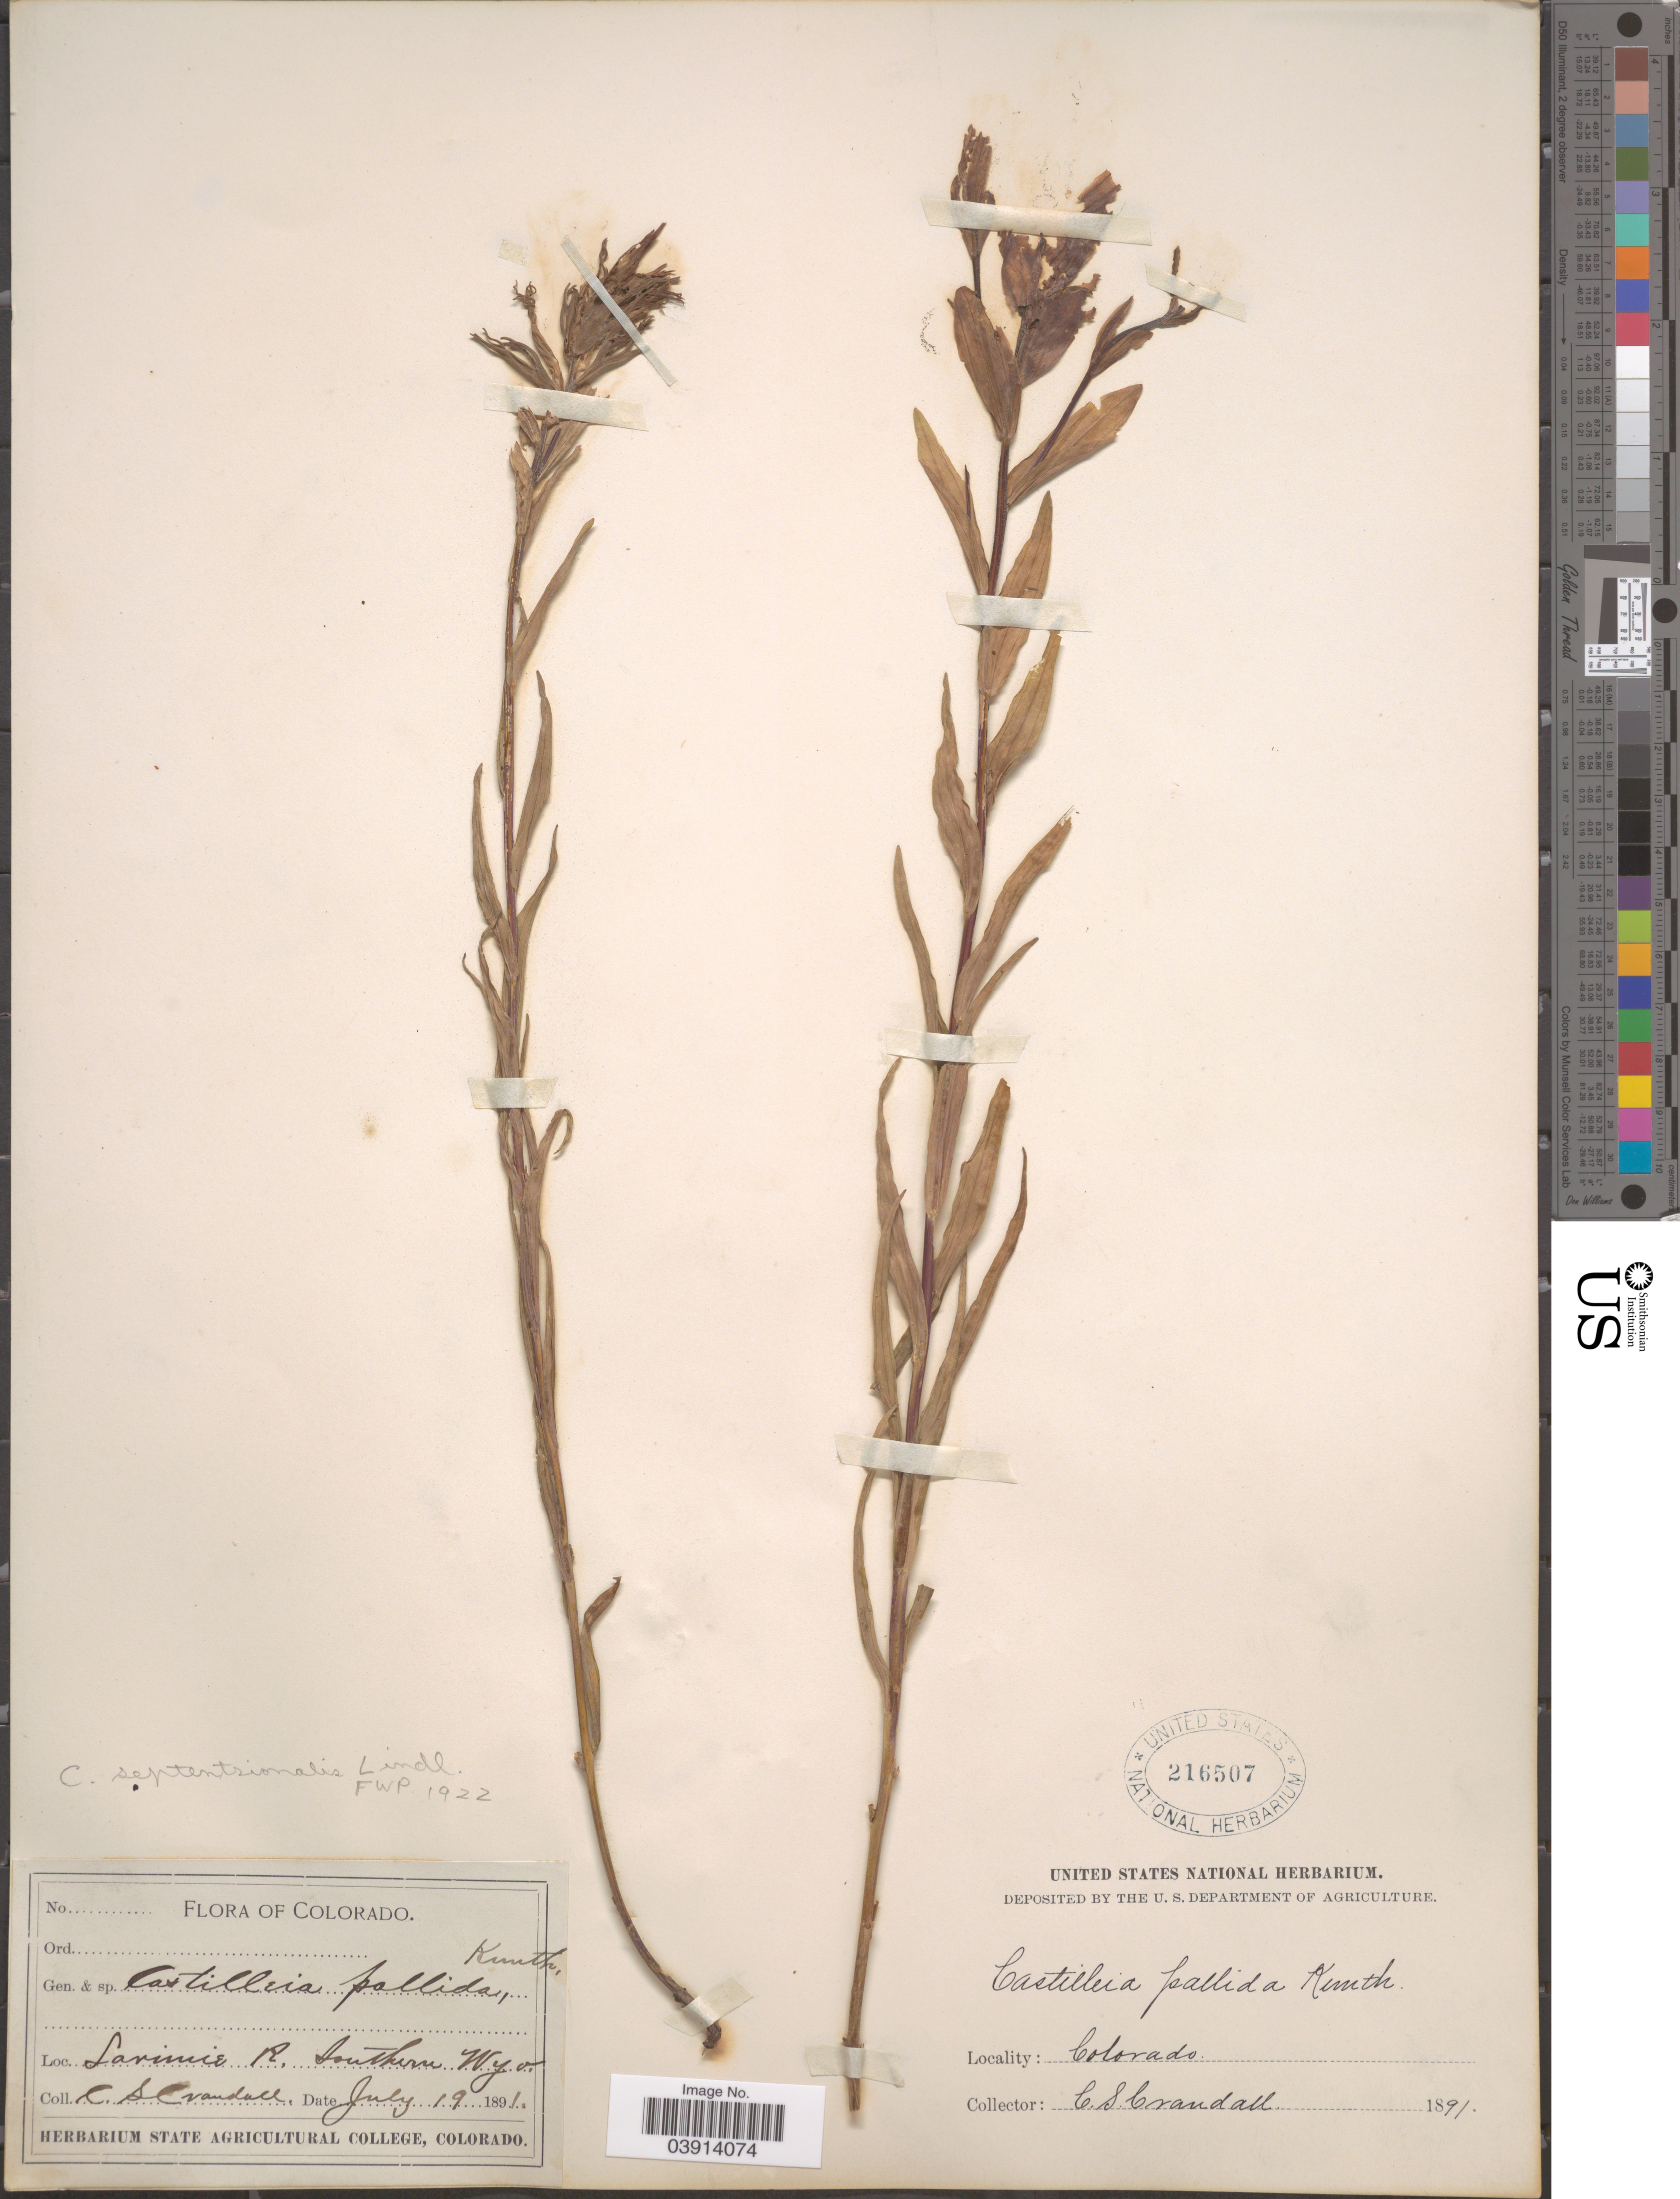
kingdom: Plantae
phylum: Tracheophyta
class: Magnoliopsida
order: Lamiales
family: Orobanchaceae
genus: Castilleja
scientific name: Castilleja septentrionalis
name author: Lindl.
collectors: C. Crandall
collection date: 1891-07-19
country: United States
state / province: Colorado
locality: Larimie R. Southern Wyo.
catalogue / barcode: US 216507